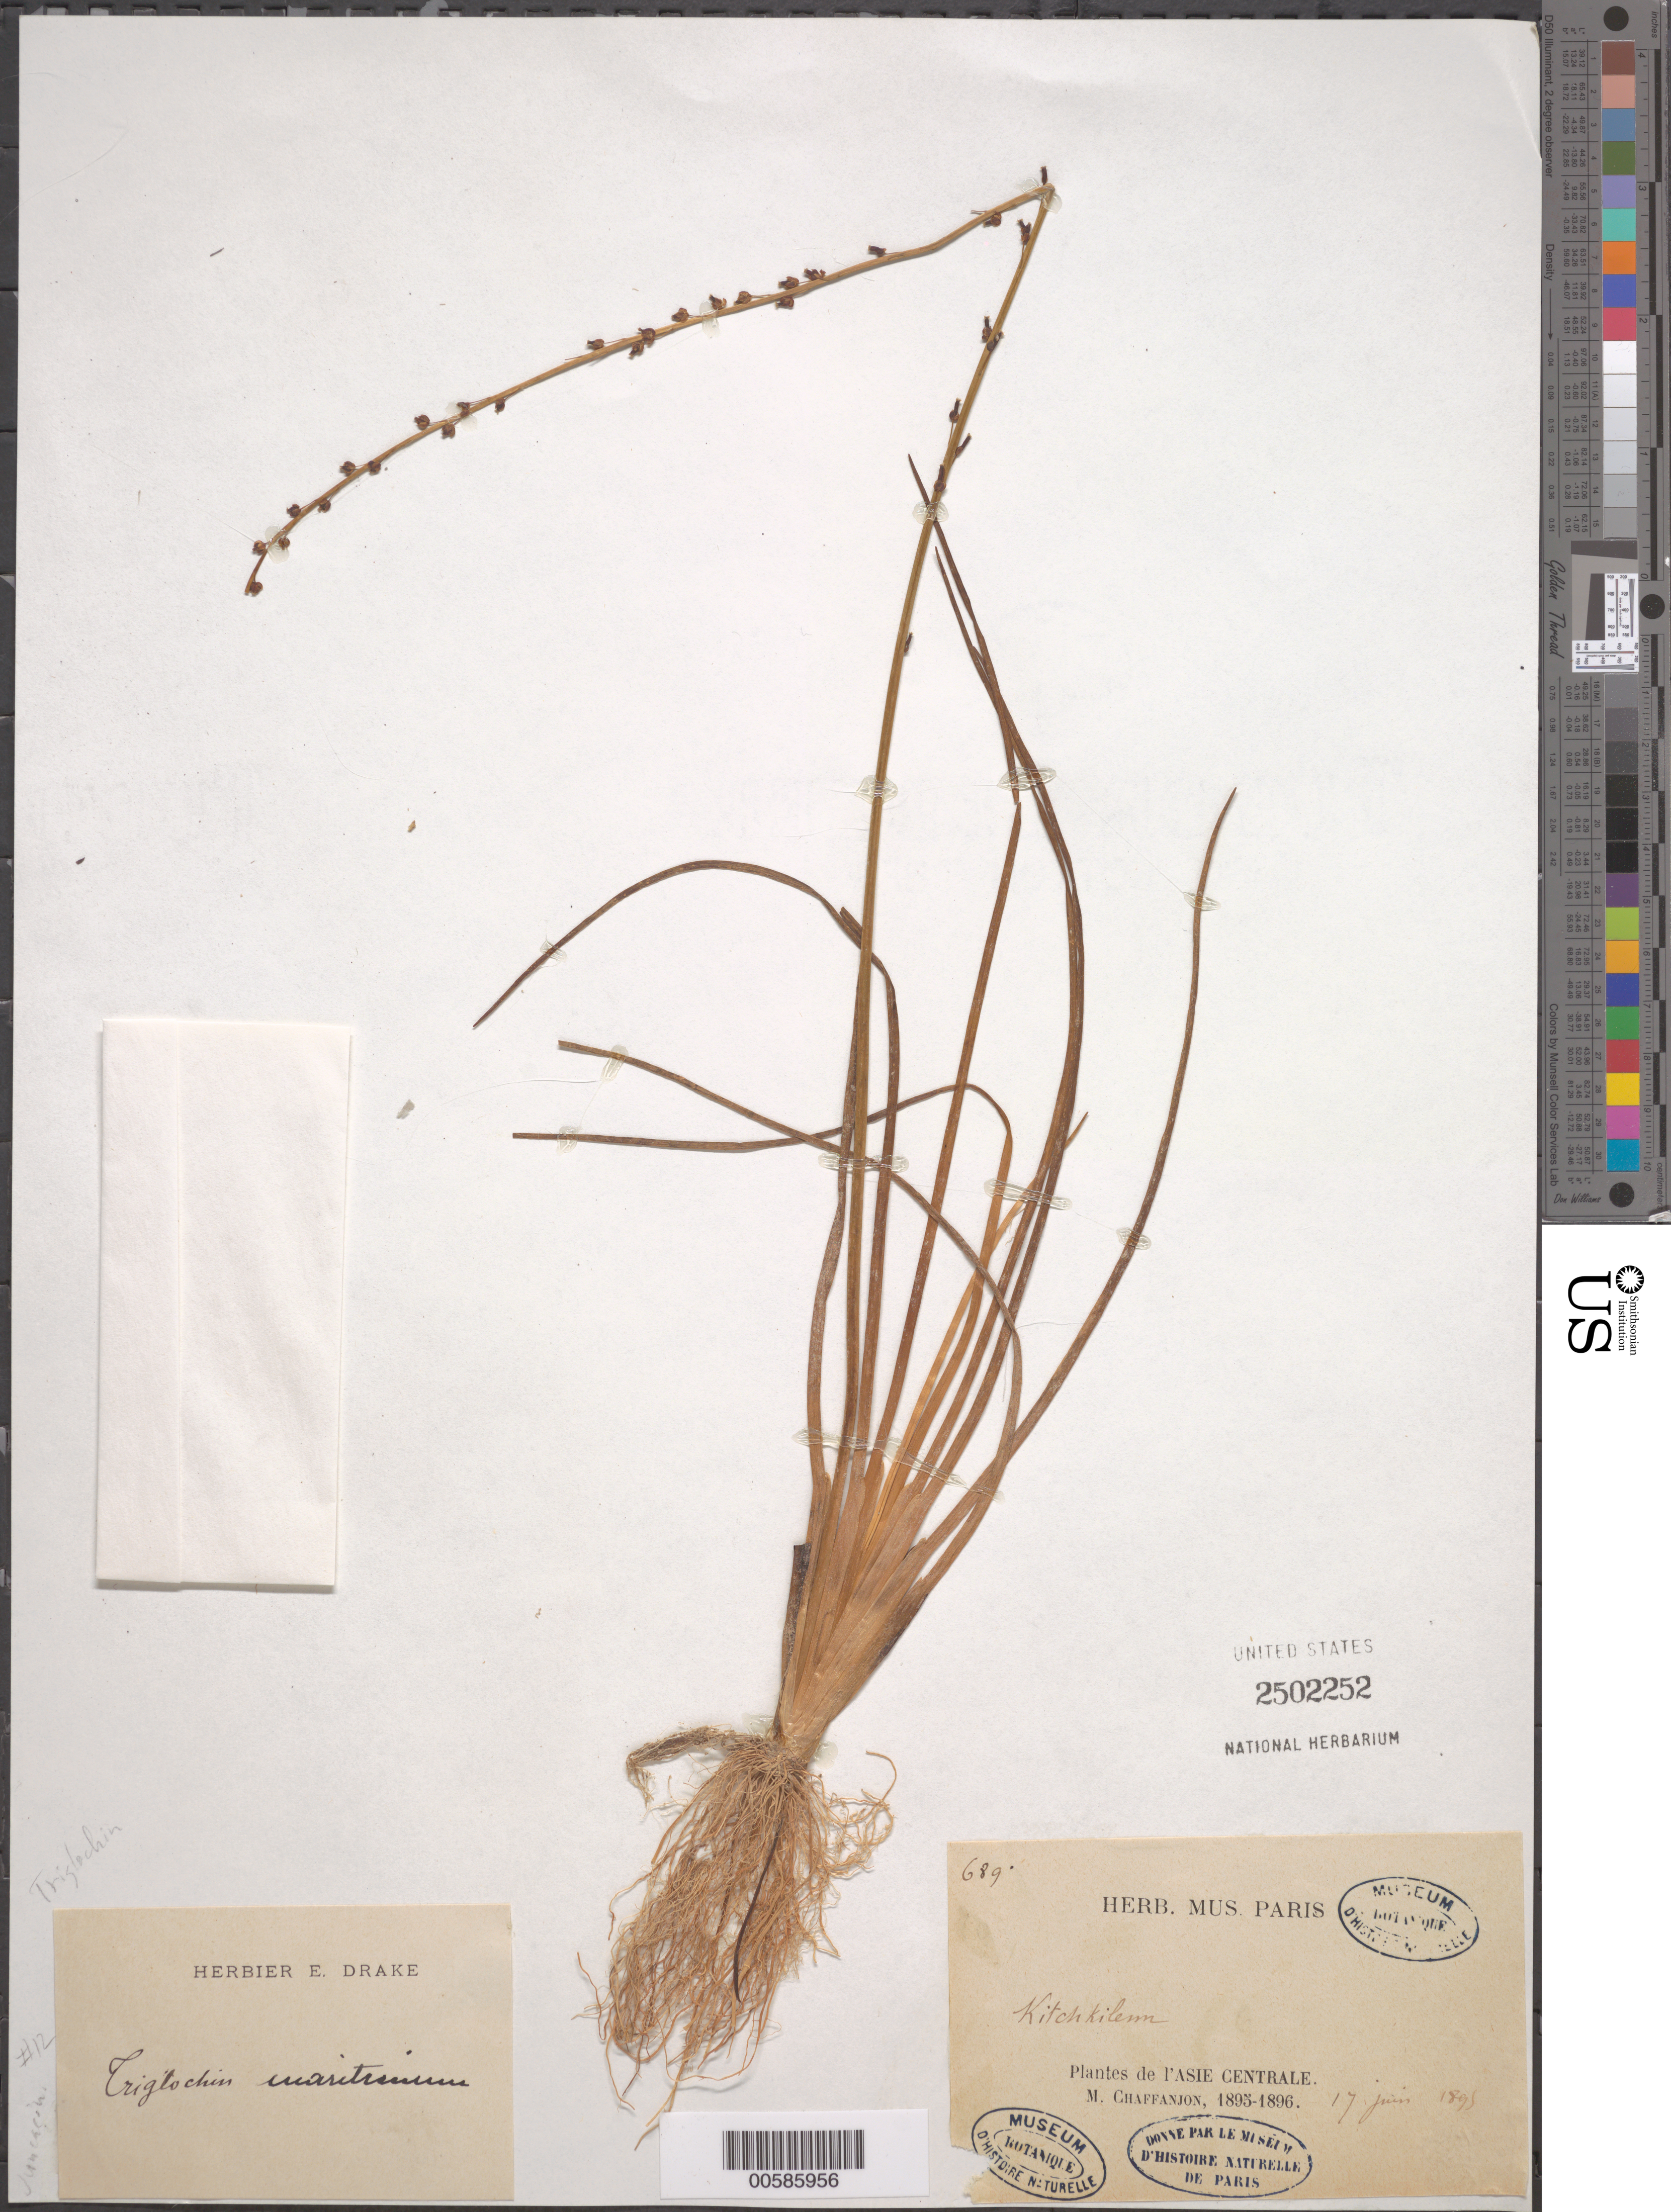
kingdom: Plantae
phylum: Tracheophyta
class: Liliopsida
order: Alismatales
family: Juncaginaceae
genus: Triglochin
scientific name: Triglochin maritima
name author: L.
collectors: M. Chaffanjon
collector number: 689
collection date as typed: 17 Jun 1895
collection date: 1895-06-17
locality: Central Asia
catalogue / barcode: US 2502252